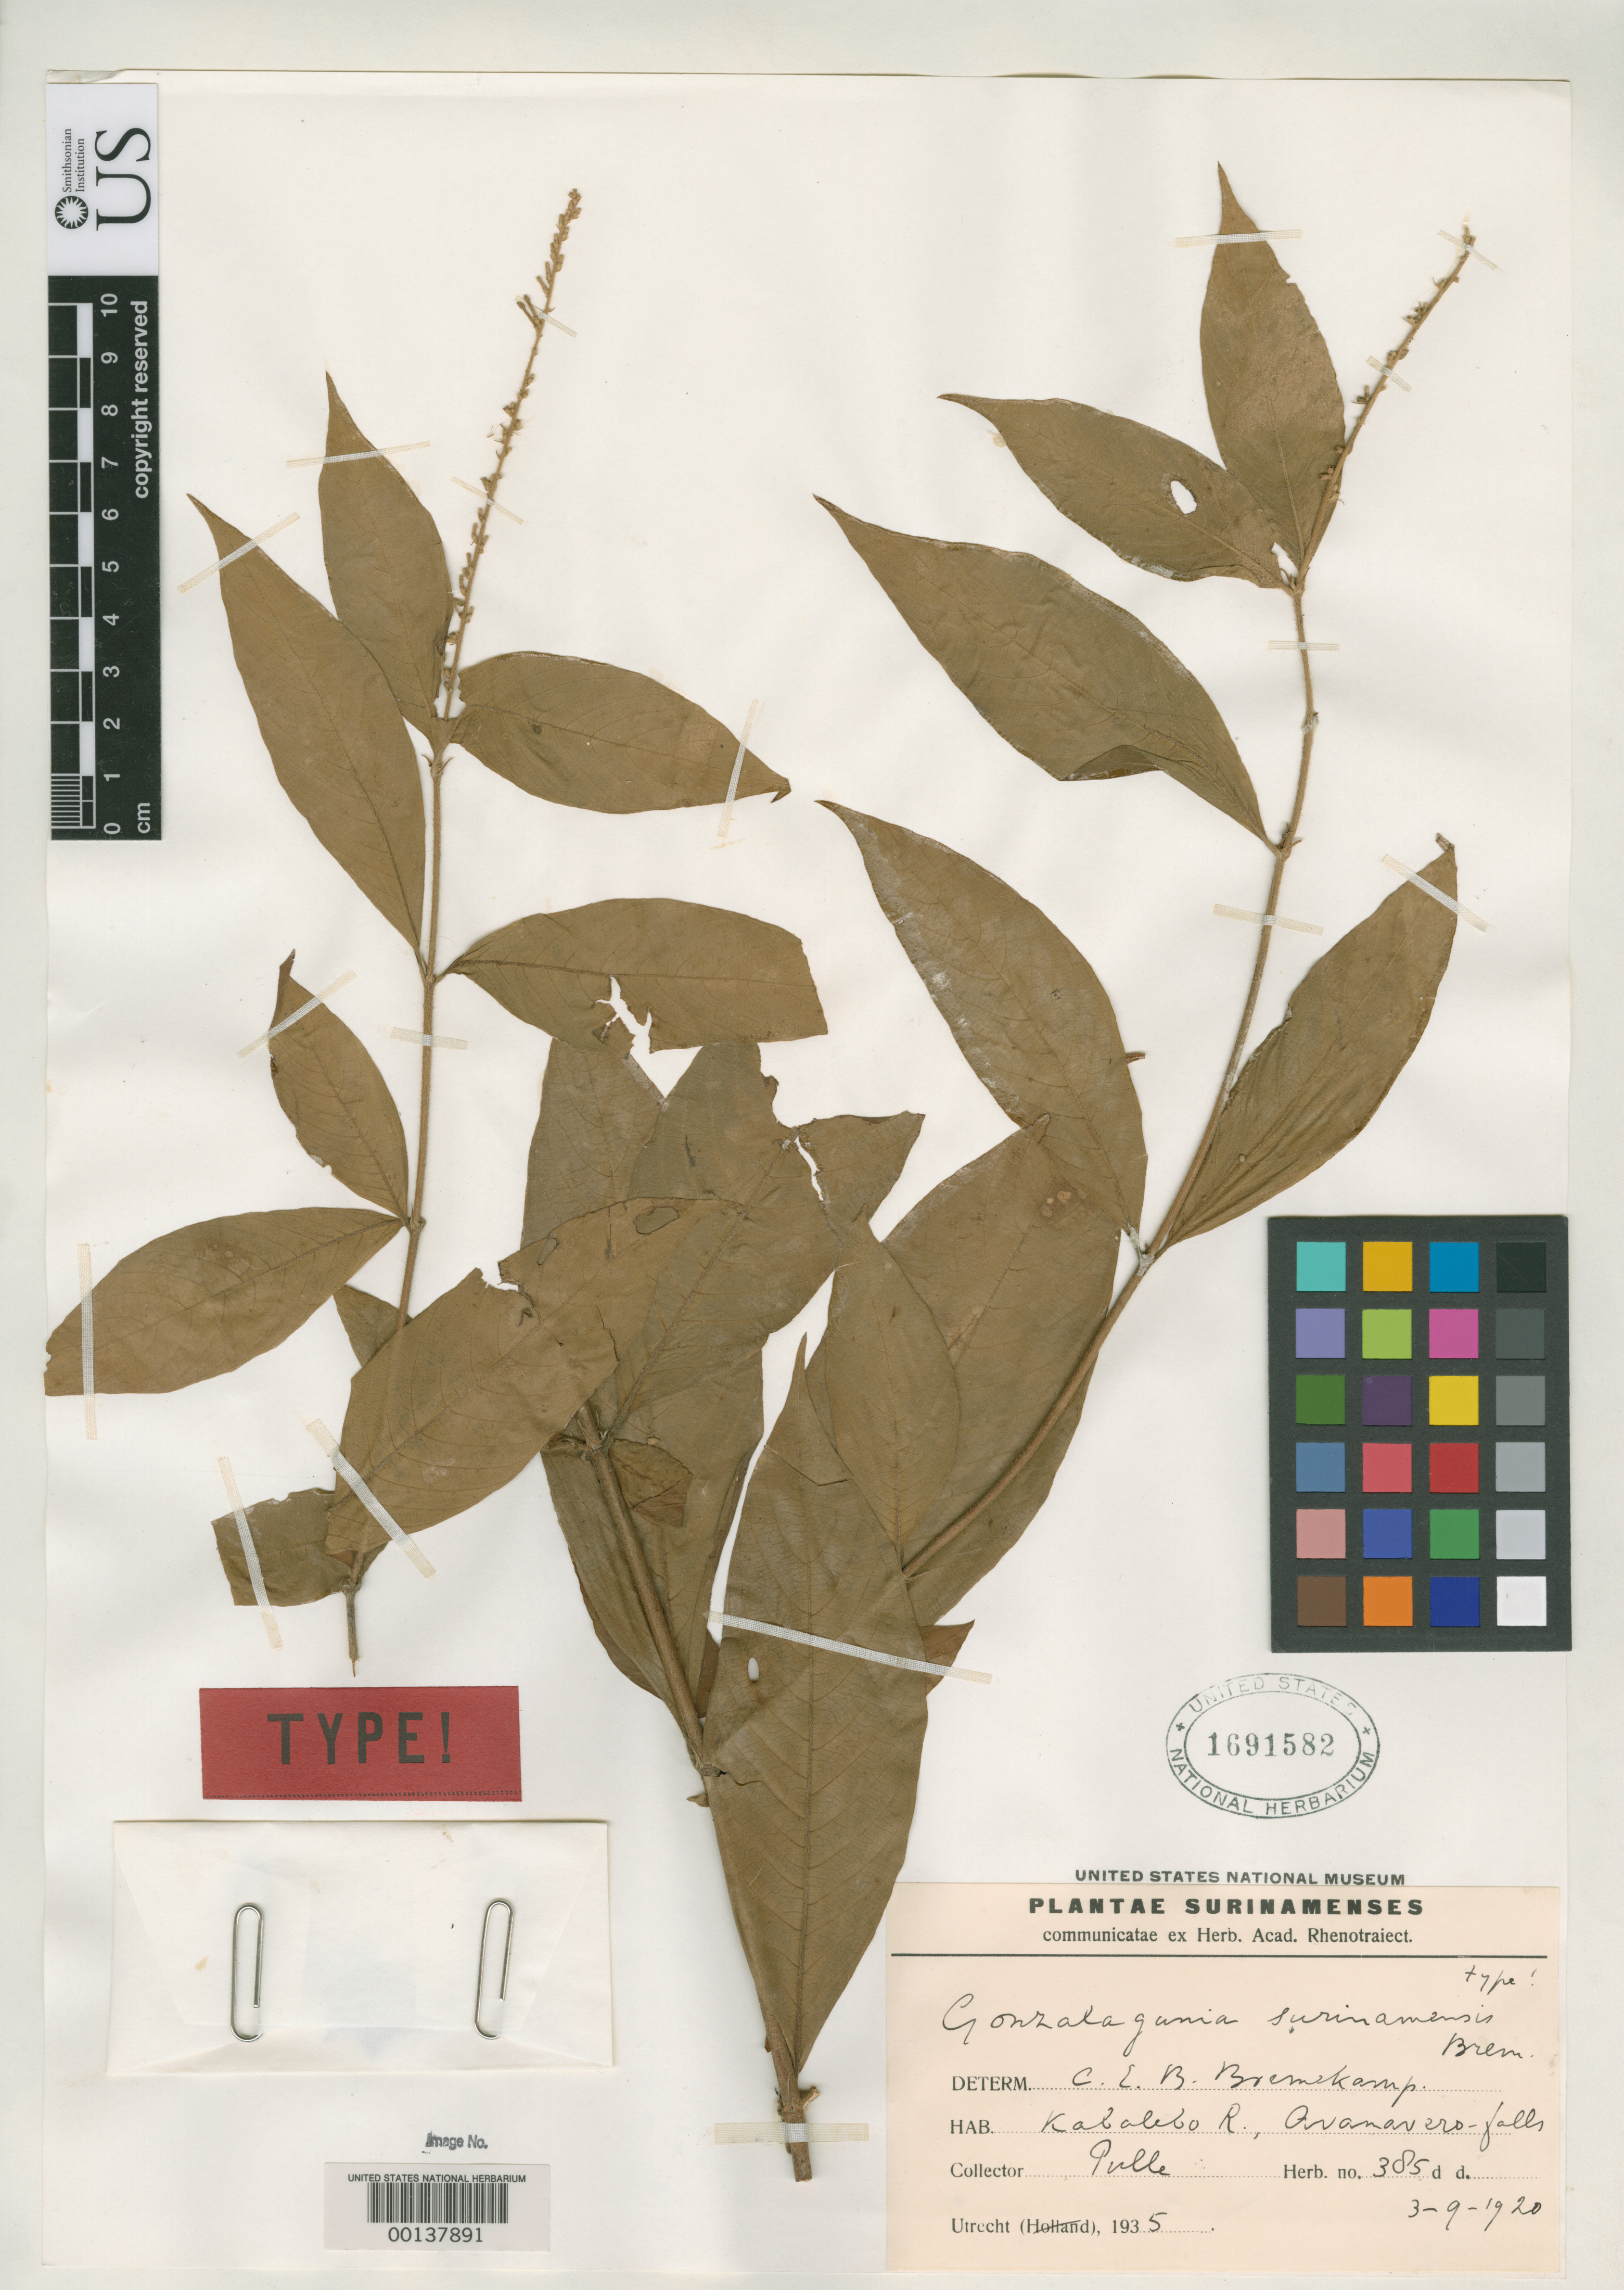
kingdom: Plantae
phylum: Tracheophyta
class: Magnoliopsida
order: Gentianales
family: Rubiaceae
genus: Gonzalagunia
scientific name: Gonzalagunia surinamensis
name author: Bremek.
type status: Isotype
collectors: A. A. Pulle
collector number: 385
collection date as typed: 1920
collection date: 1920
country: Suriname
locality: Kabalebo River, Avanavero Falls.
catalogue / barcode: US 1691582